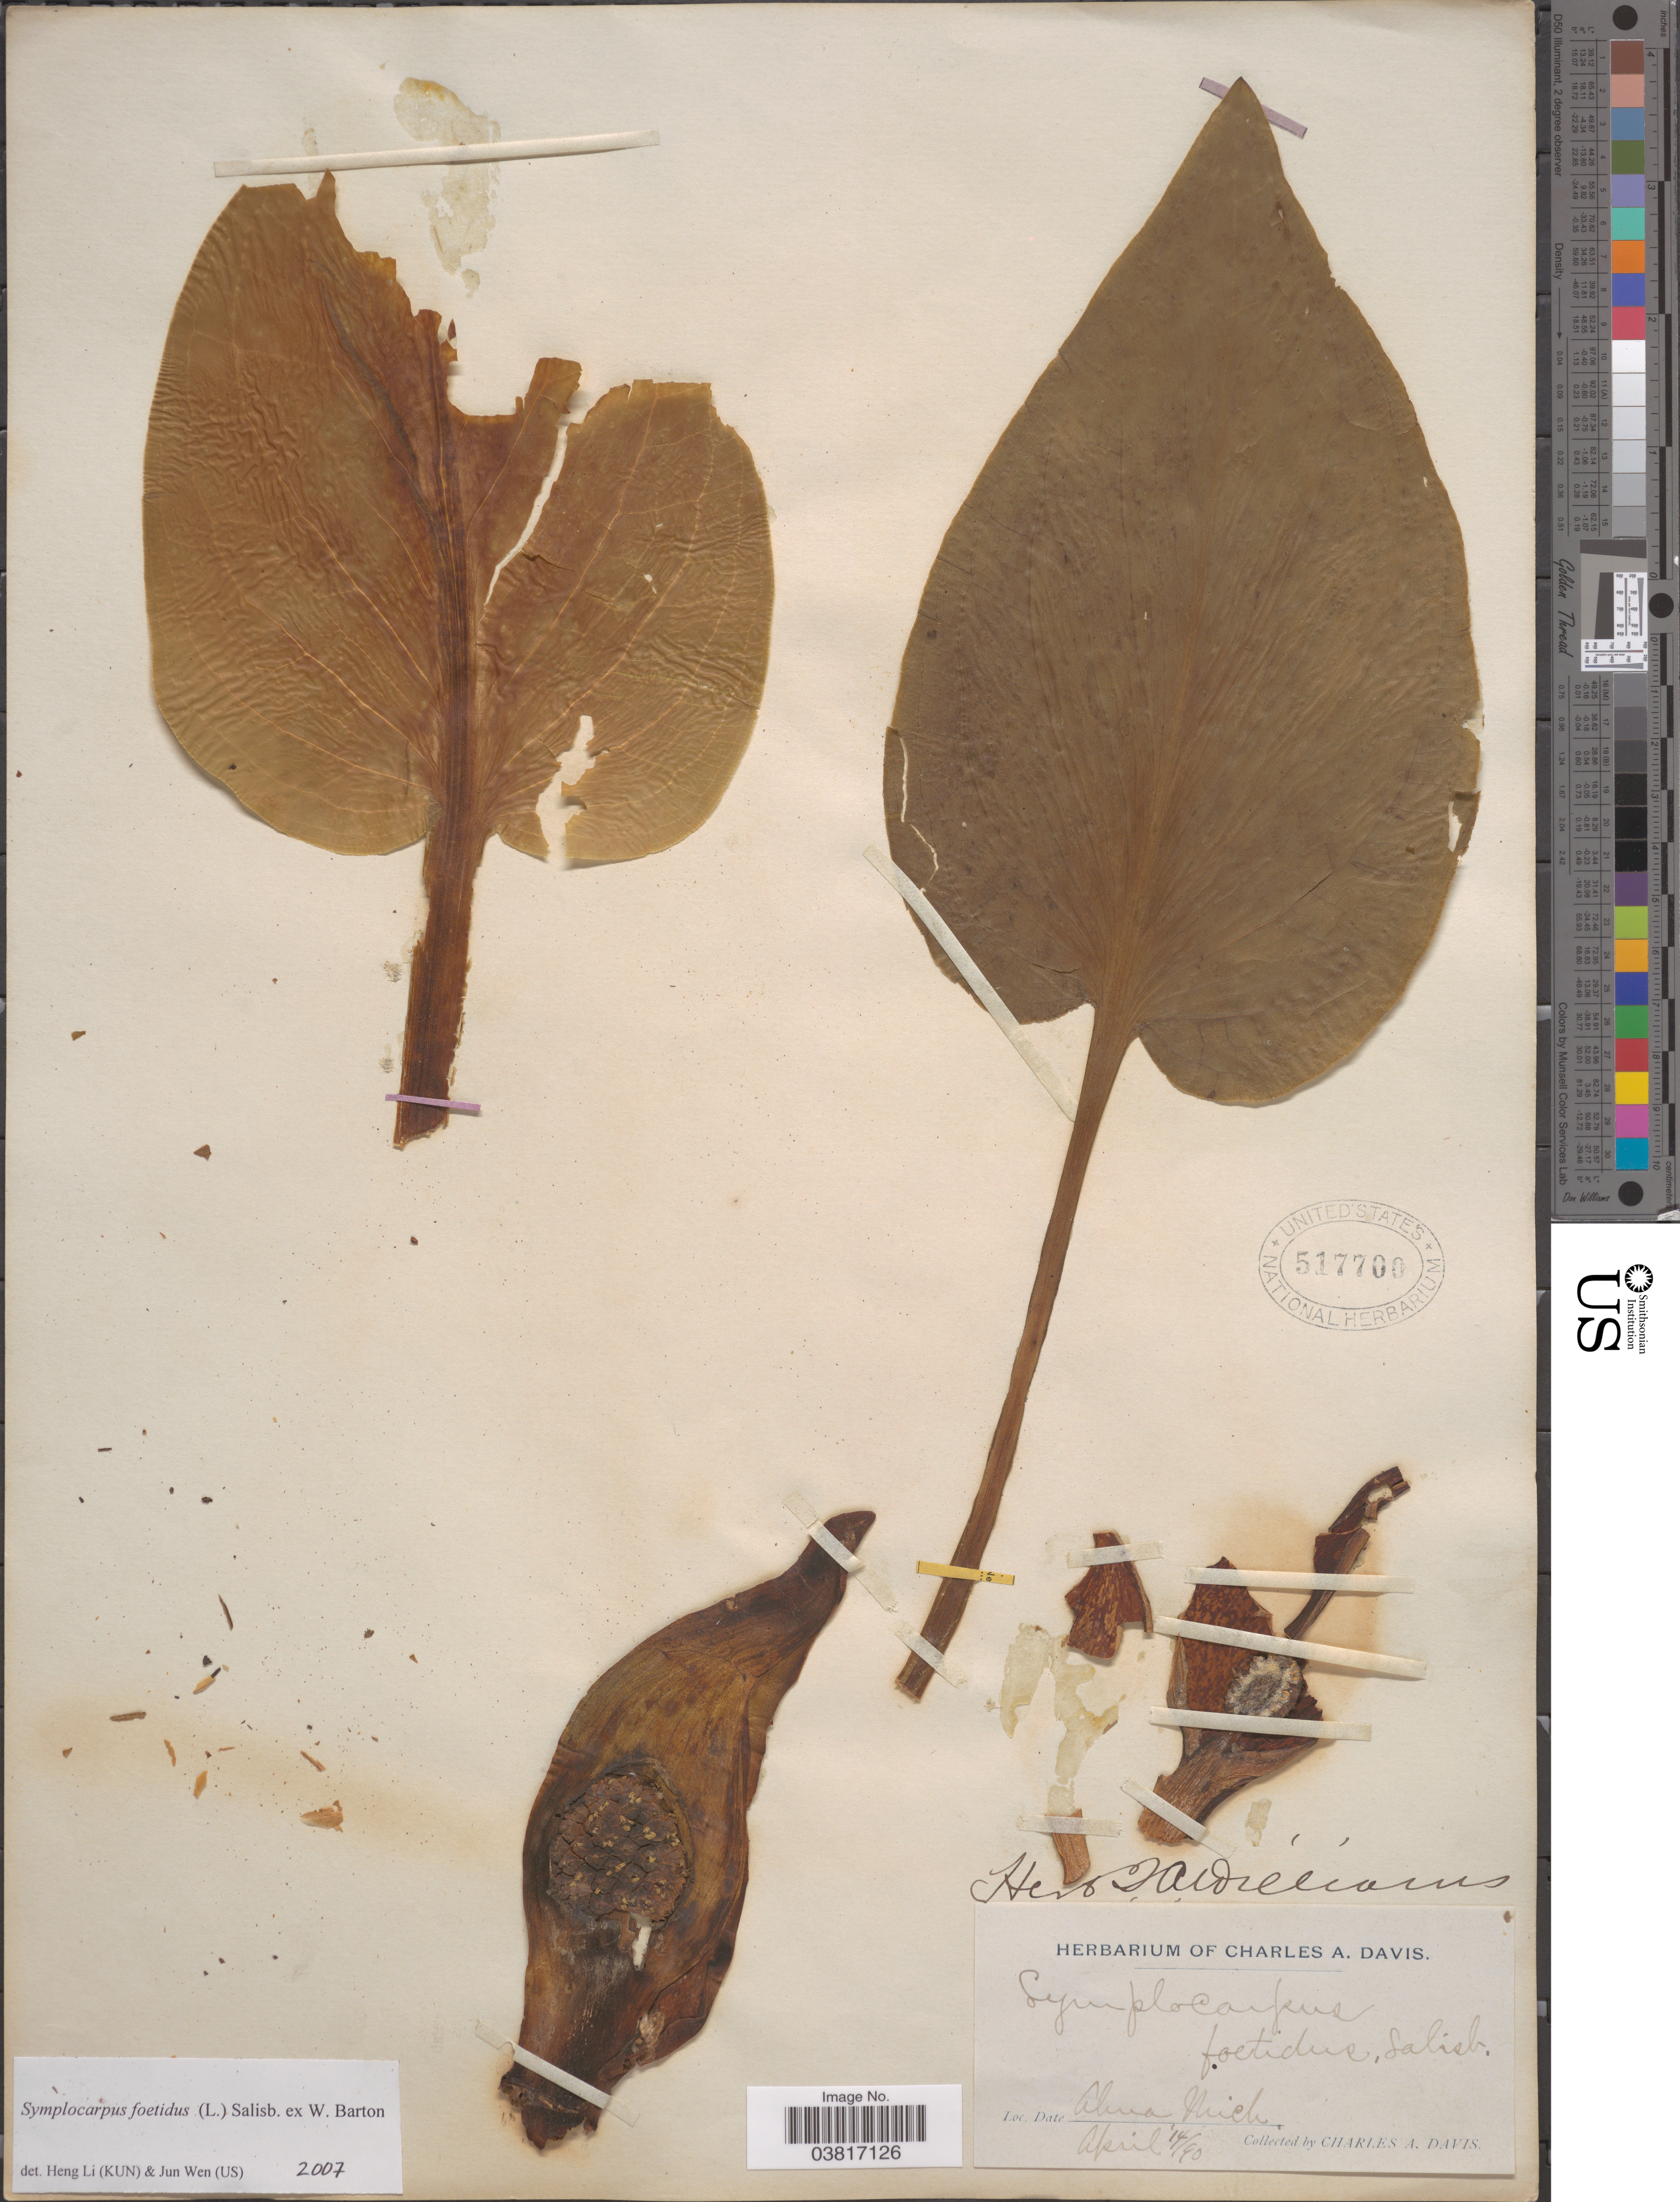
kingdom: Plantae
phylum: Tracheophyta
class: Liliopsida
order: Alismatales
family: Araceae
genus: Symplocarpus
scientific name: Symplocarpus foetidus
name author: (L.) W. Salisb. ex W.P.C. Barton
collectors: C. Davis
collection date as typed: Transcribed d/m/y: 14/4/90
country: United States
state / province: Michigan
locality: Alma.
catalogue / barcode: US 517700